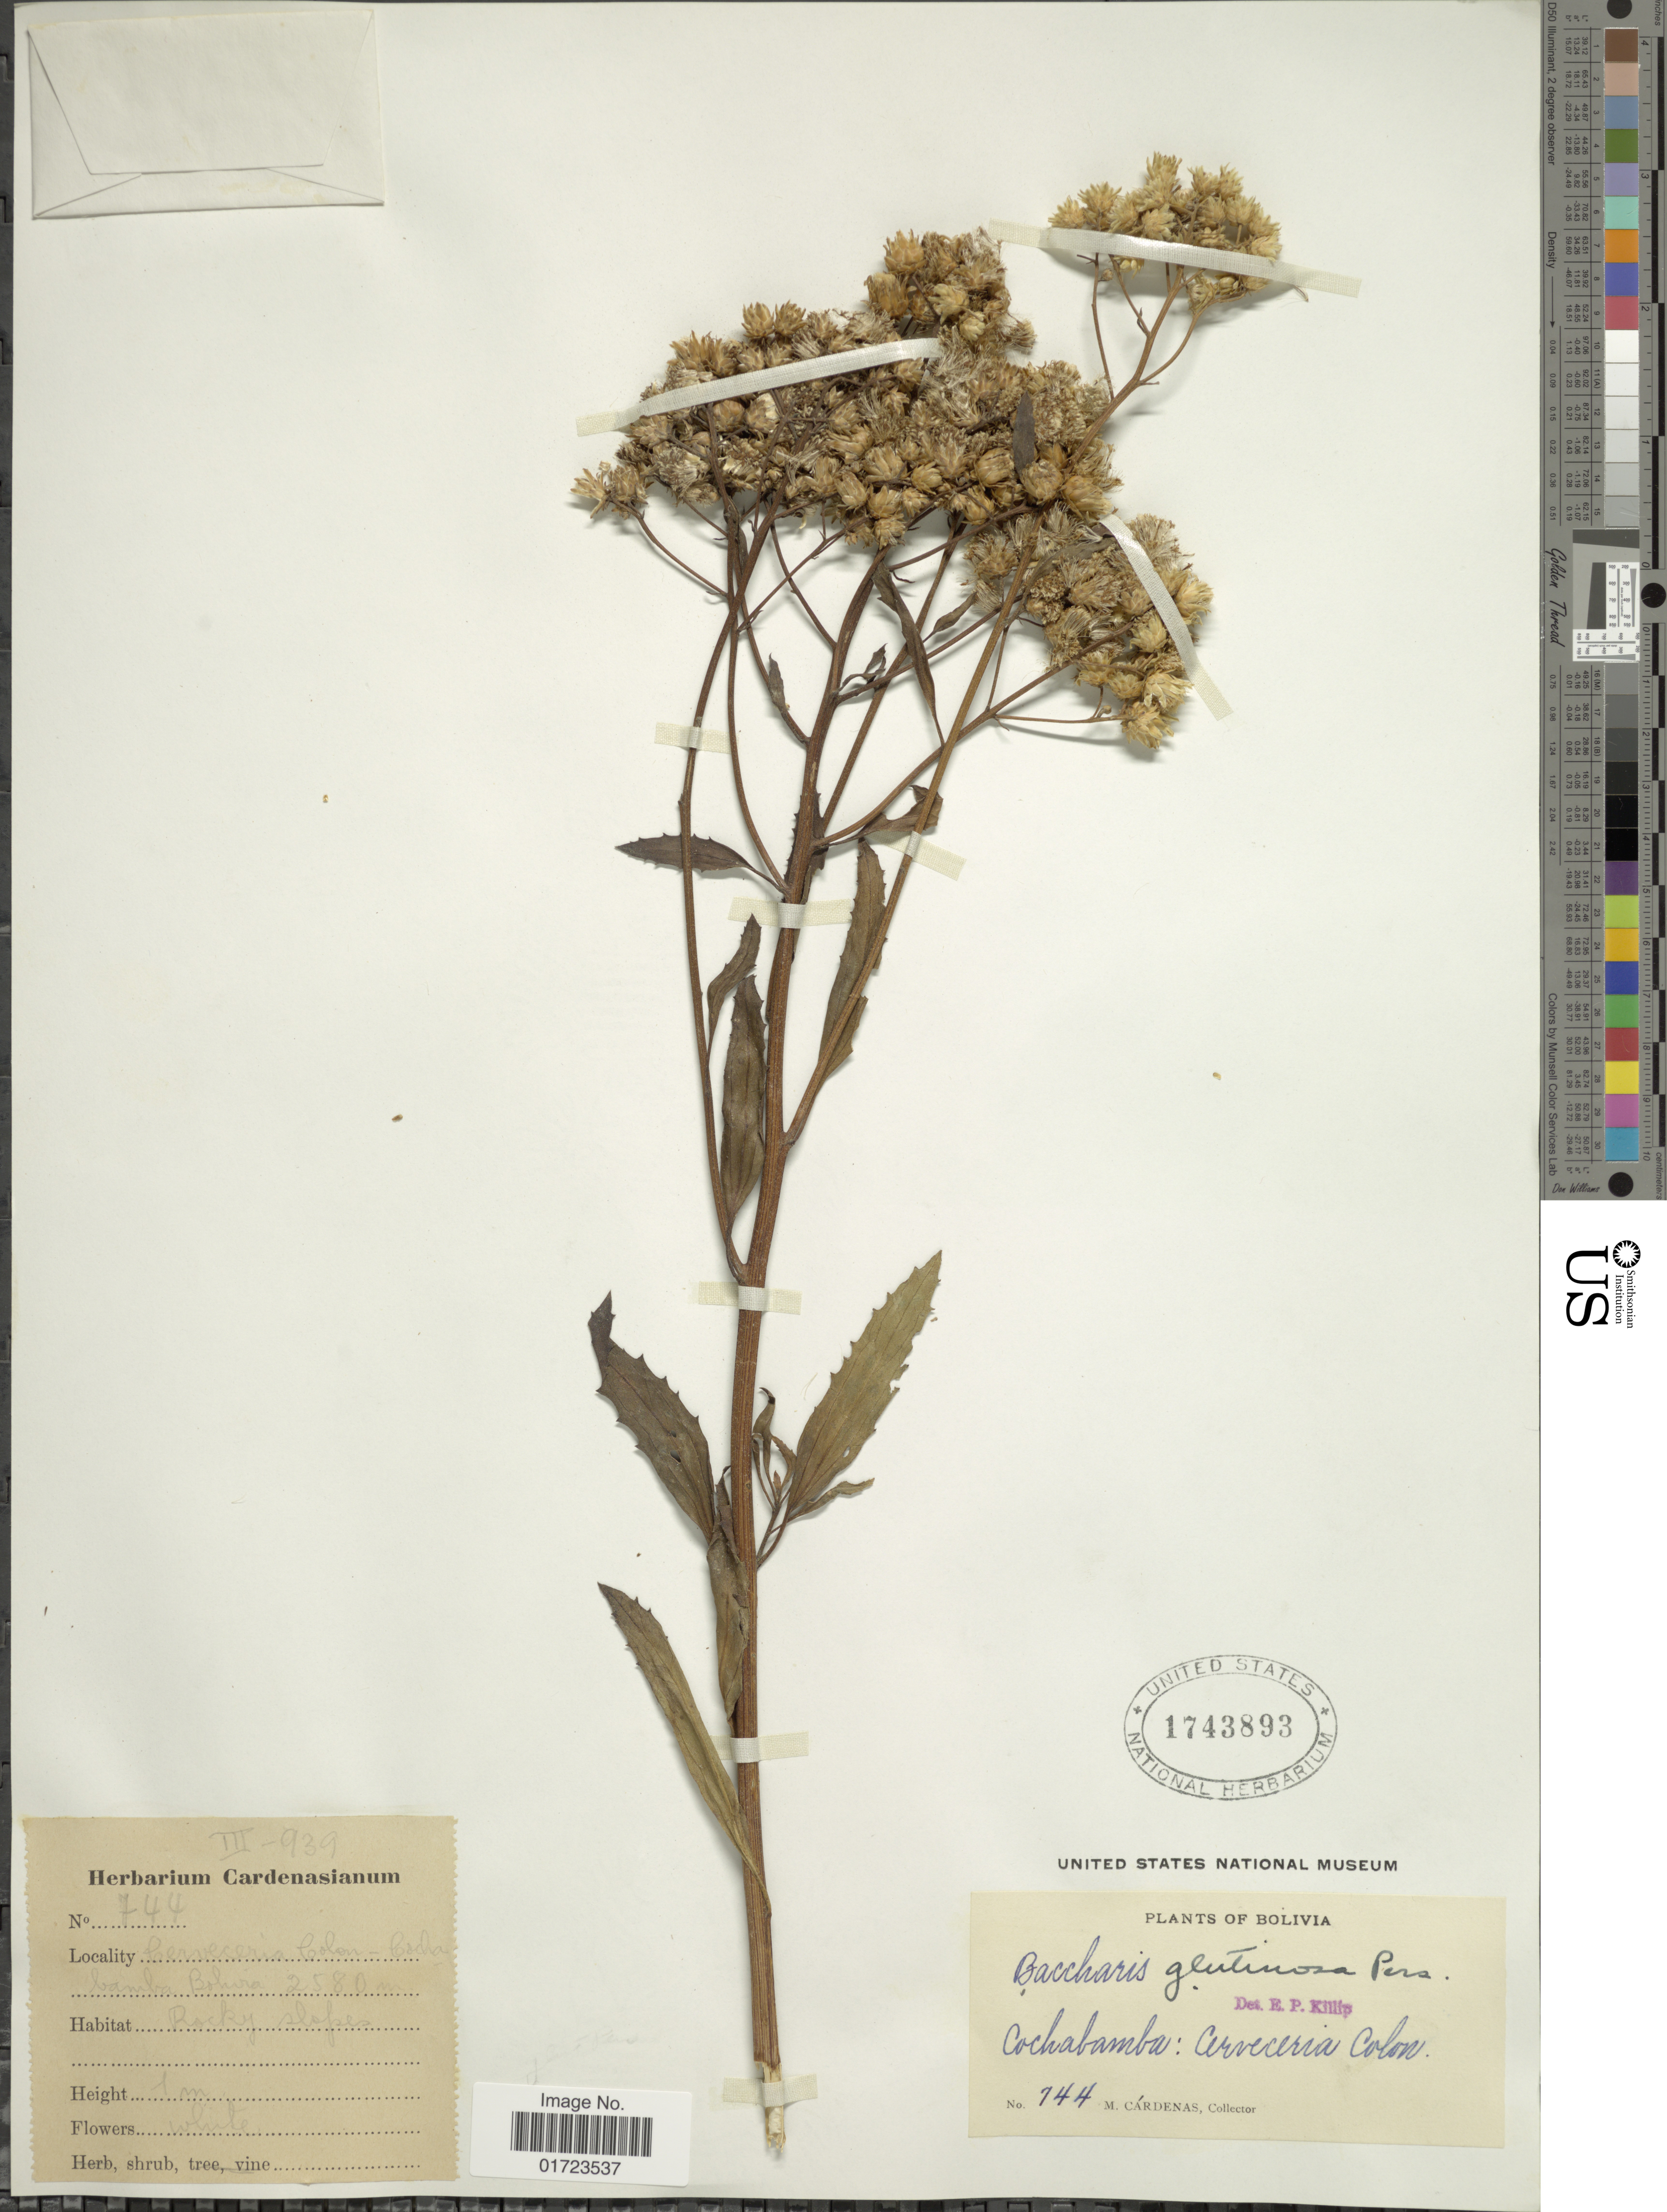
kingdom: Plantae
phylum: Tracheophyta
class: Magnoliopsida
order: Asterales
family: Asteraceae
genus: Baccharis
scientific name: Baccharis scandens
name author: (Ruiz & Pav.) Pers.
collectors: M. Cárdenas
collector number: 744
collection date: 1939-03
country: Bolivia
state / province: Cochabamba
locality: Cochabamba: Cerveria Colon.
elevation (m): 2580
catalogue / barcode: US 1743893